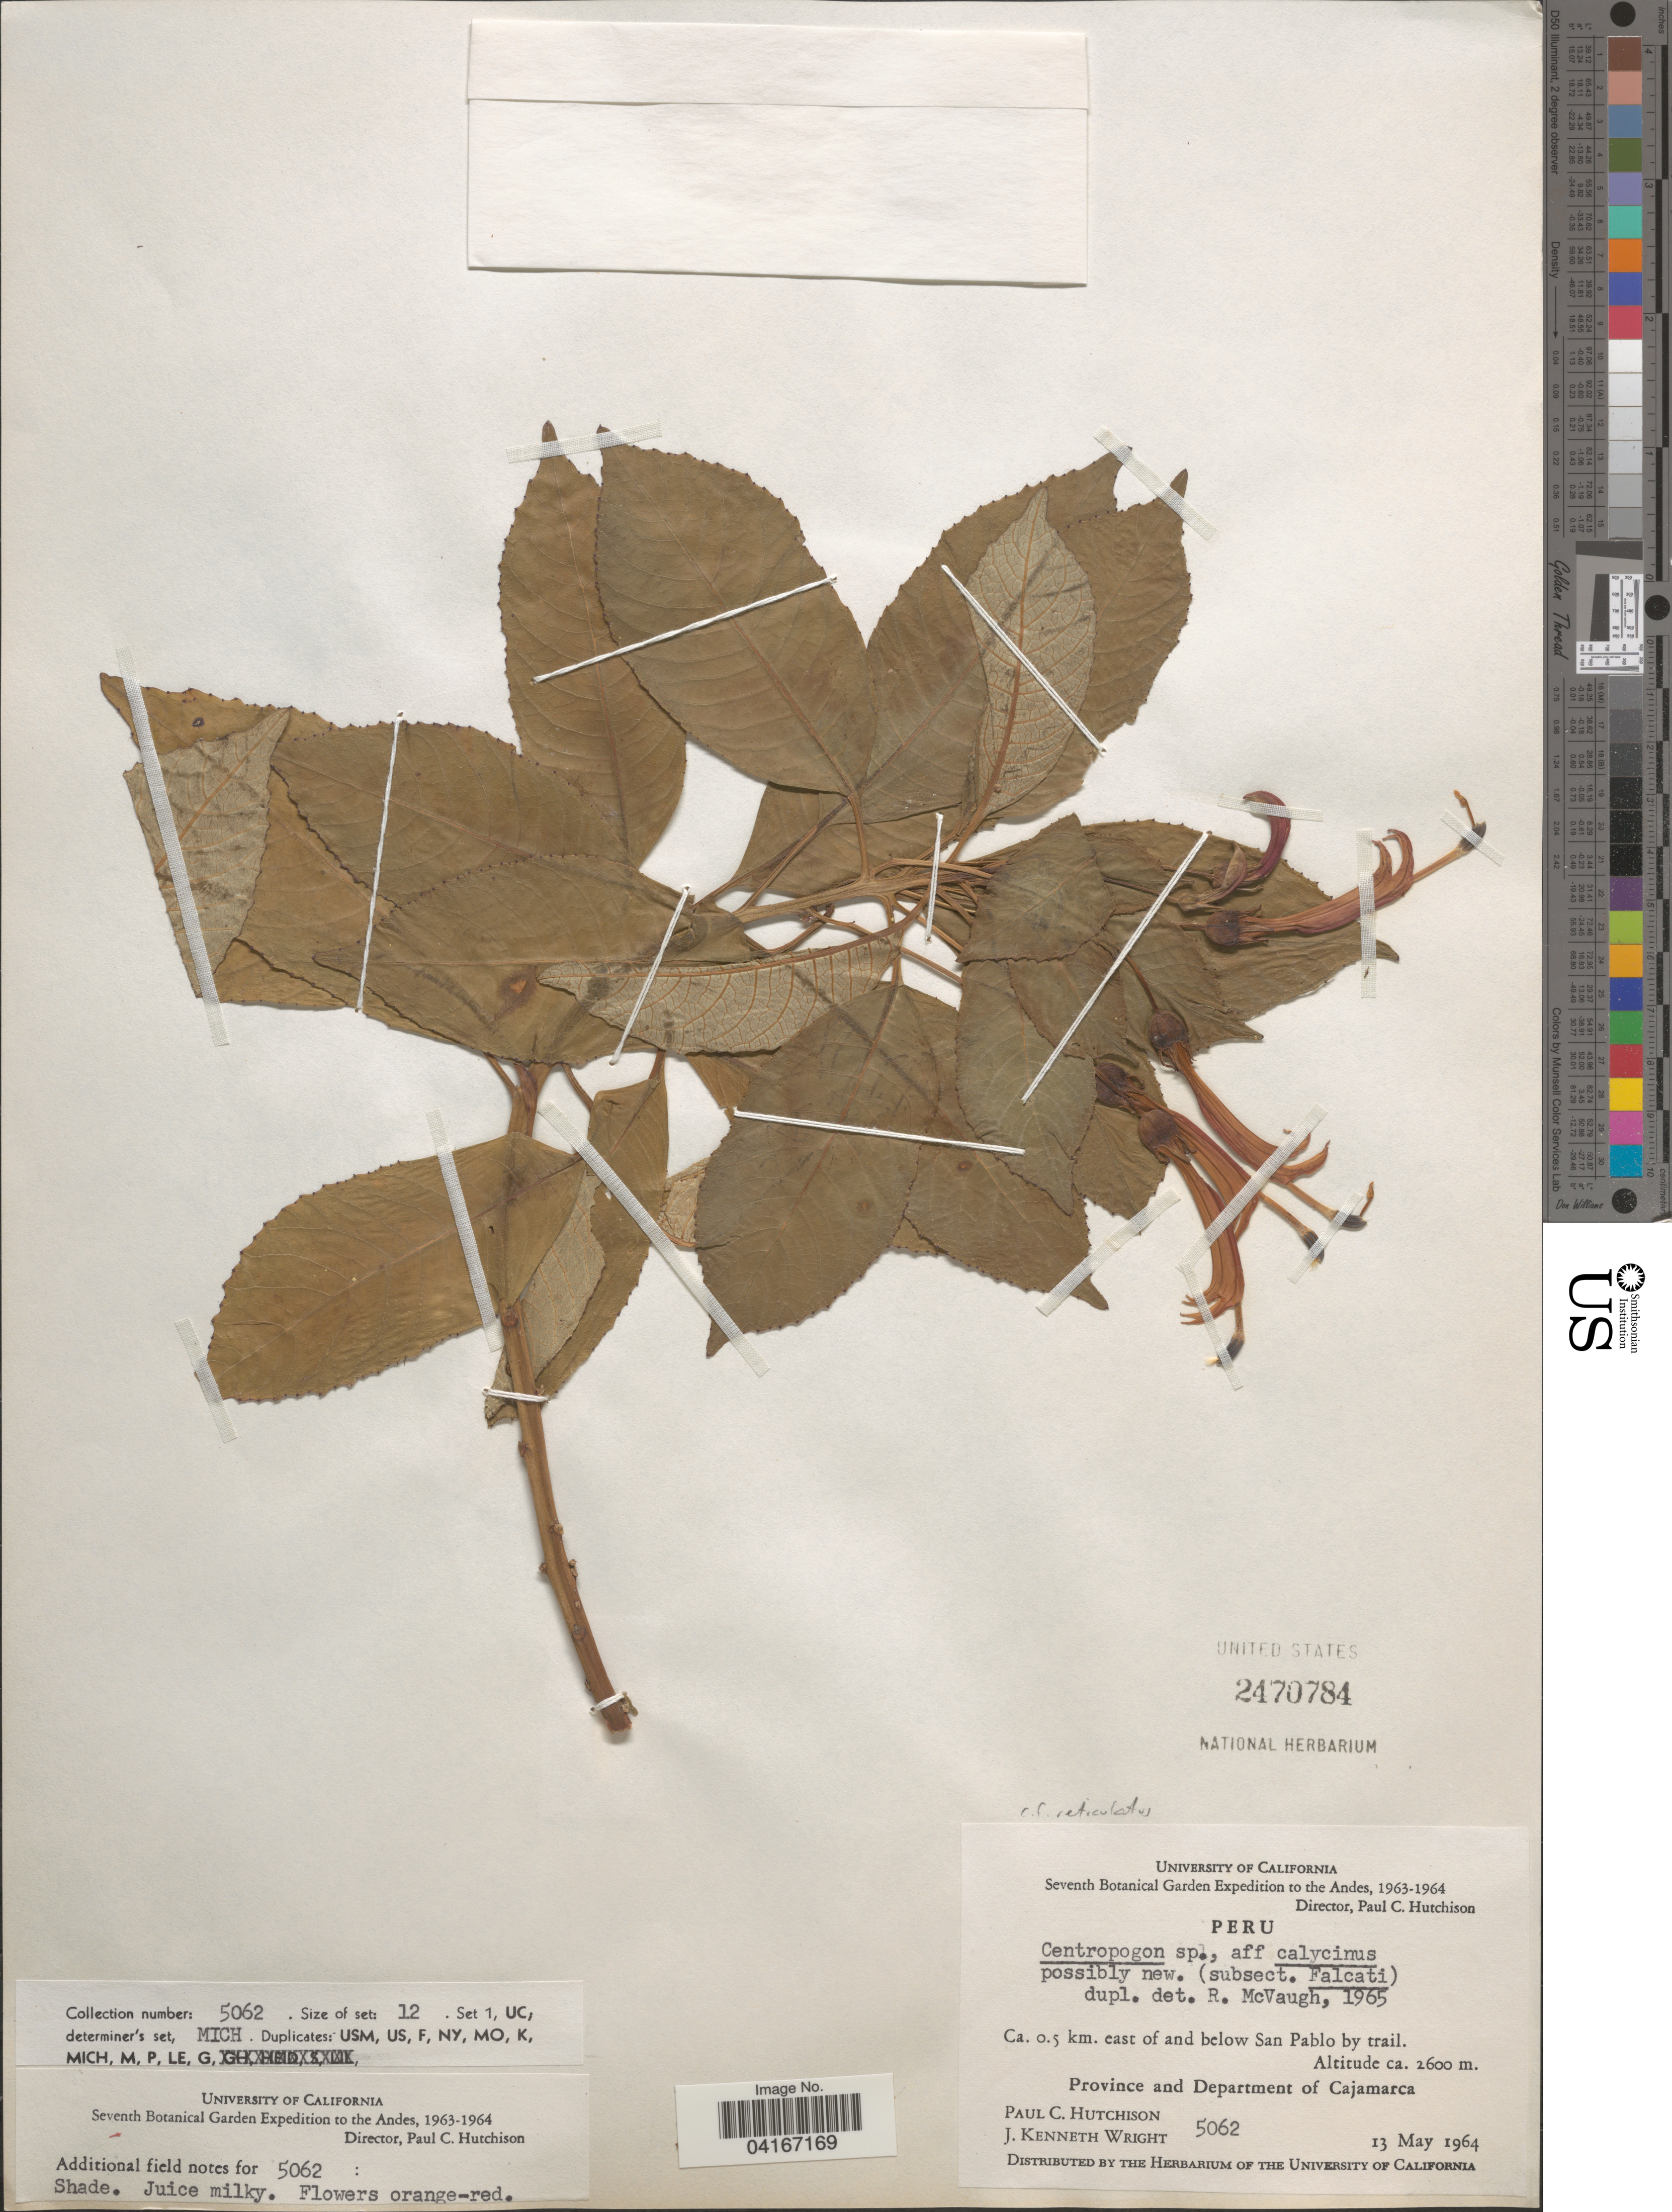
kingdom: Plantae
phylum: Tracheophyta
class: Magnoliopsida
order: Asterales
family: Campanulaceae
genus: Centropogon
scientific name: Centropogon sp.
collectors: P. C. Hutchison & J. K. Wright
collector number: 5062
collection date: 1964-05-13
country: Peru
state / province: Cajamarca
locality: Seventh Botanical Expedition to the Andes, 1963-1964. Ca. 0.5 km. east of and below San Pablo by trail. Department of Cajamarca.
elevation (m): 2600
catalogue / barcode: US 2470784